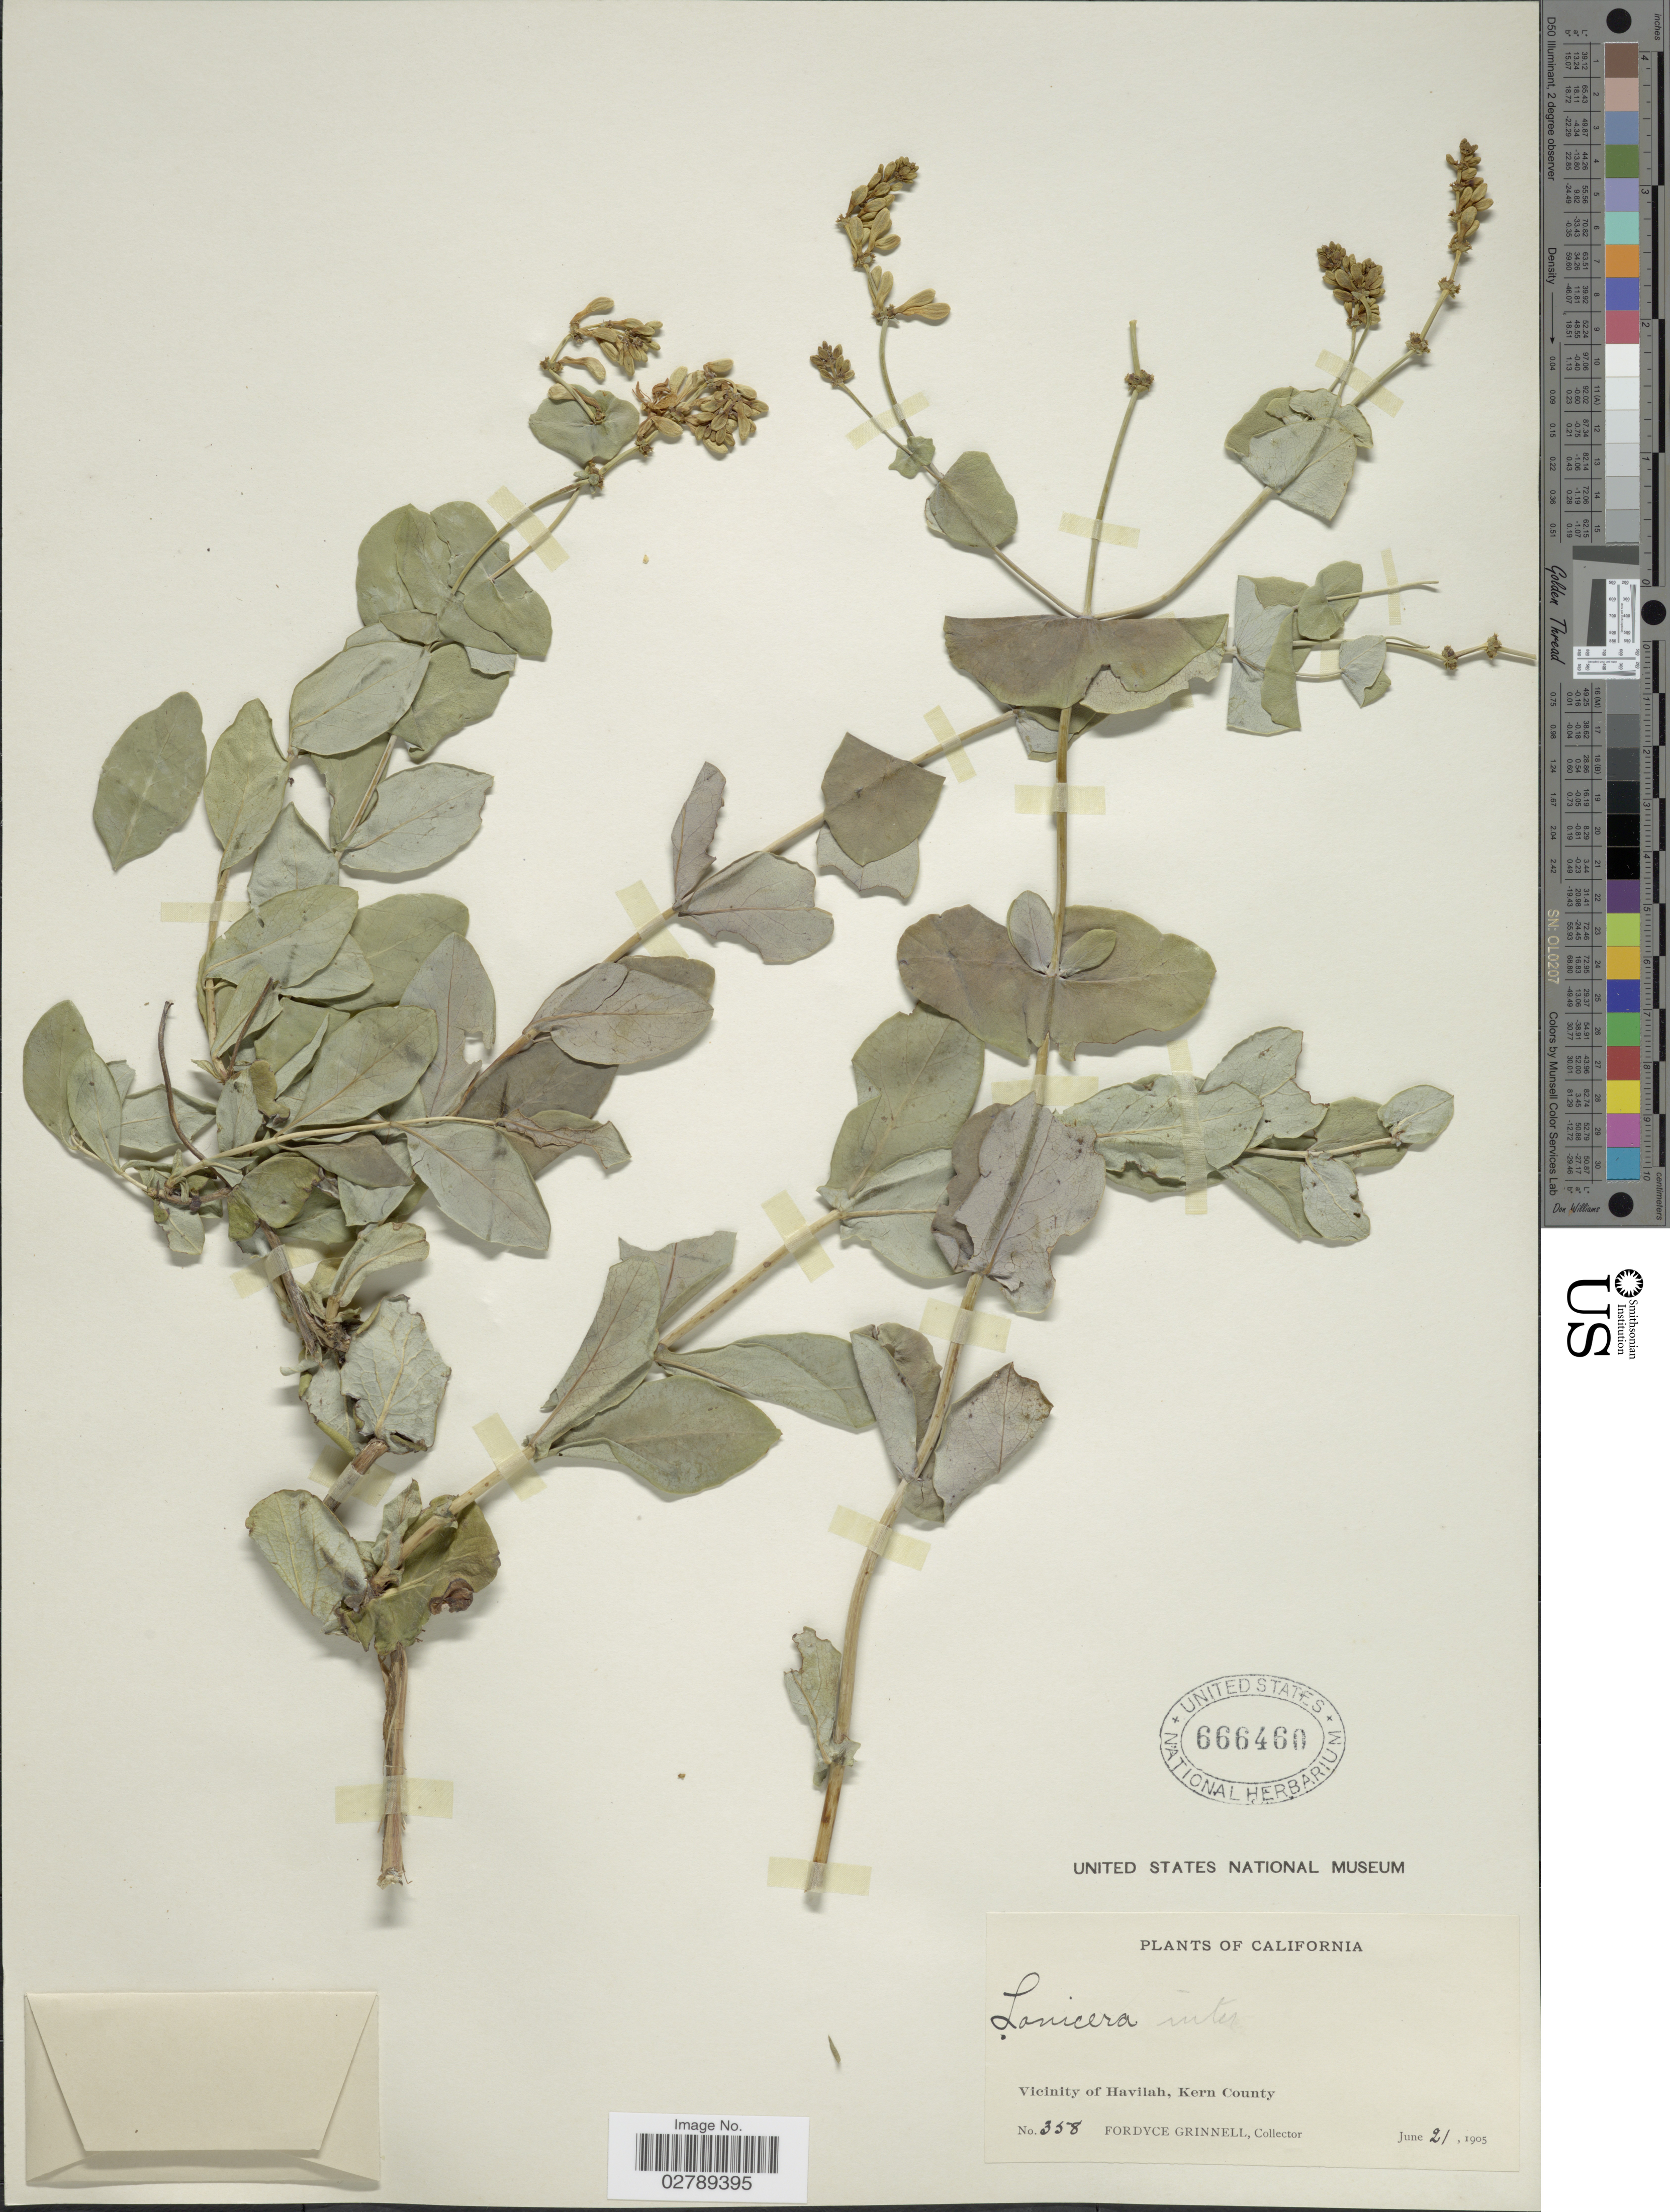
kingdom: Plantae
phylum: Tracheophyta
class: Magnoliopsida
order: Dipsacales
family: Caprifoliaceae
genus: Lonicera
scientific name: Lonicera interrupta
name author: Benth.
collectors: F. Grinnell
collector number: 358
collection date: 1905-06-21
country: United States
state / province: California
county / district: Kern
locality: Vicinity of Havilah, Kern County.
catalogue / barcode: US 666460